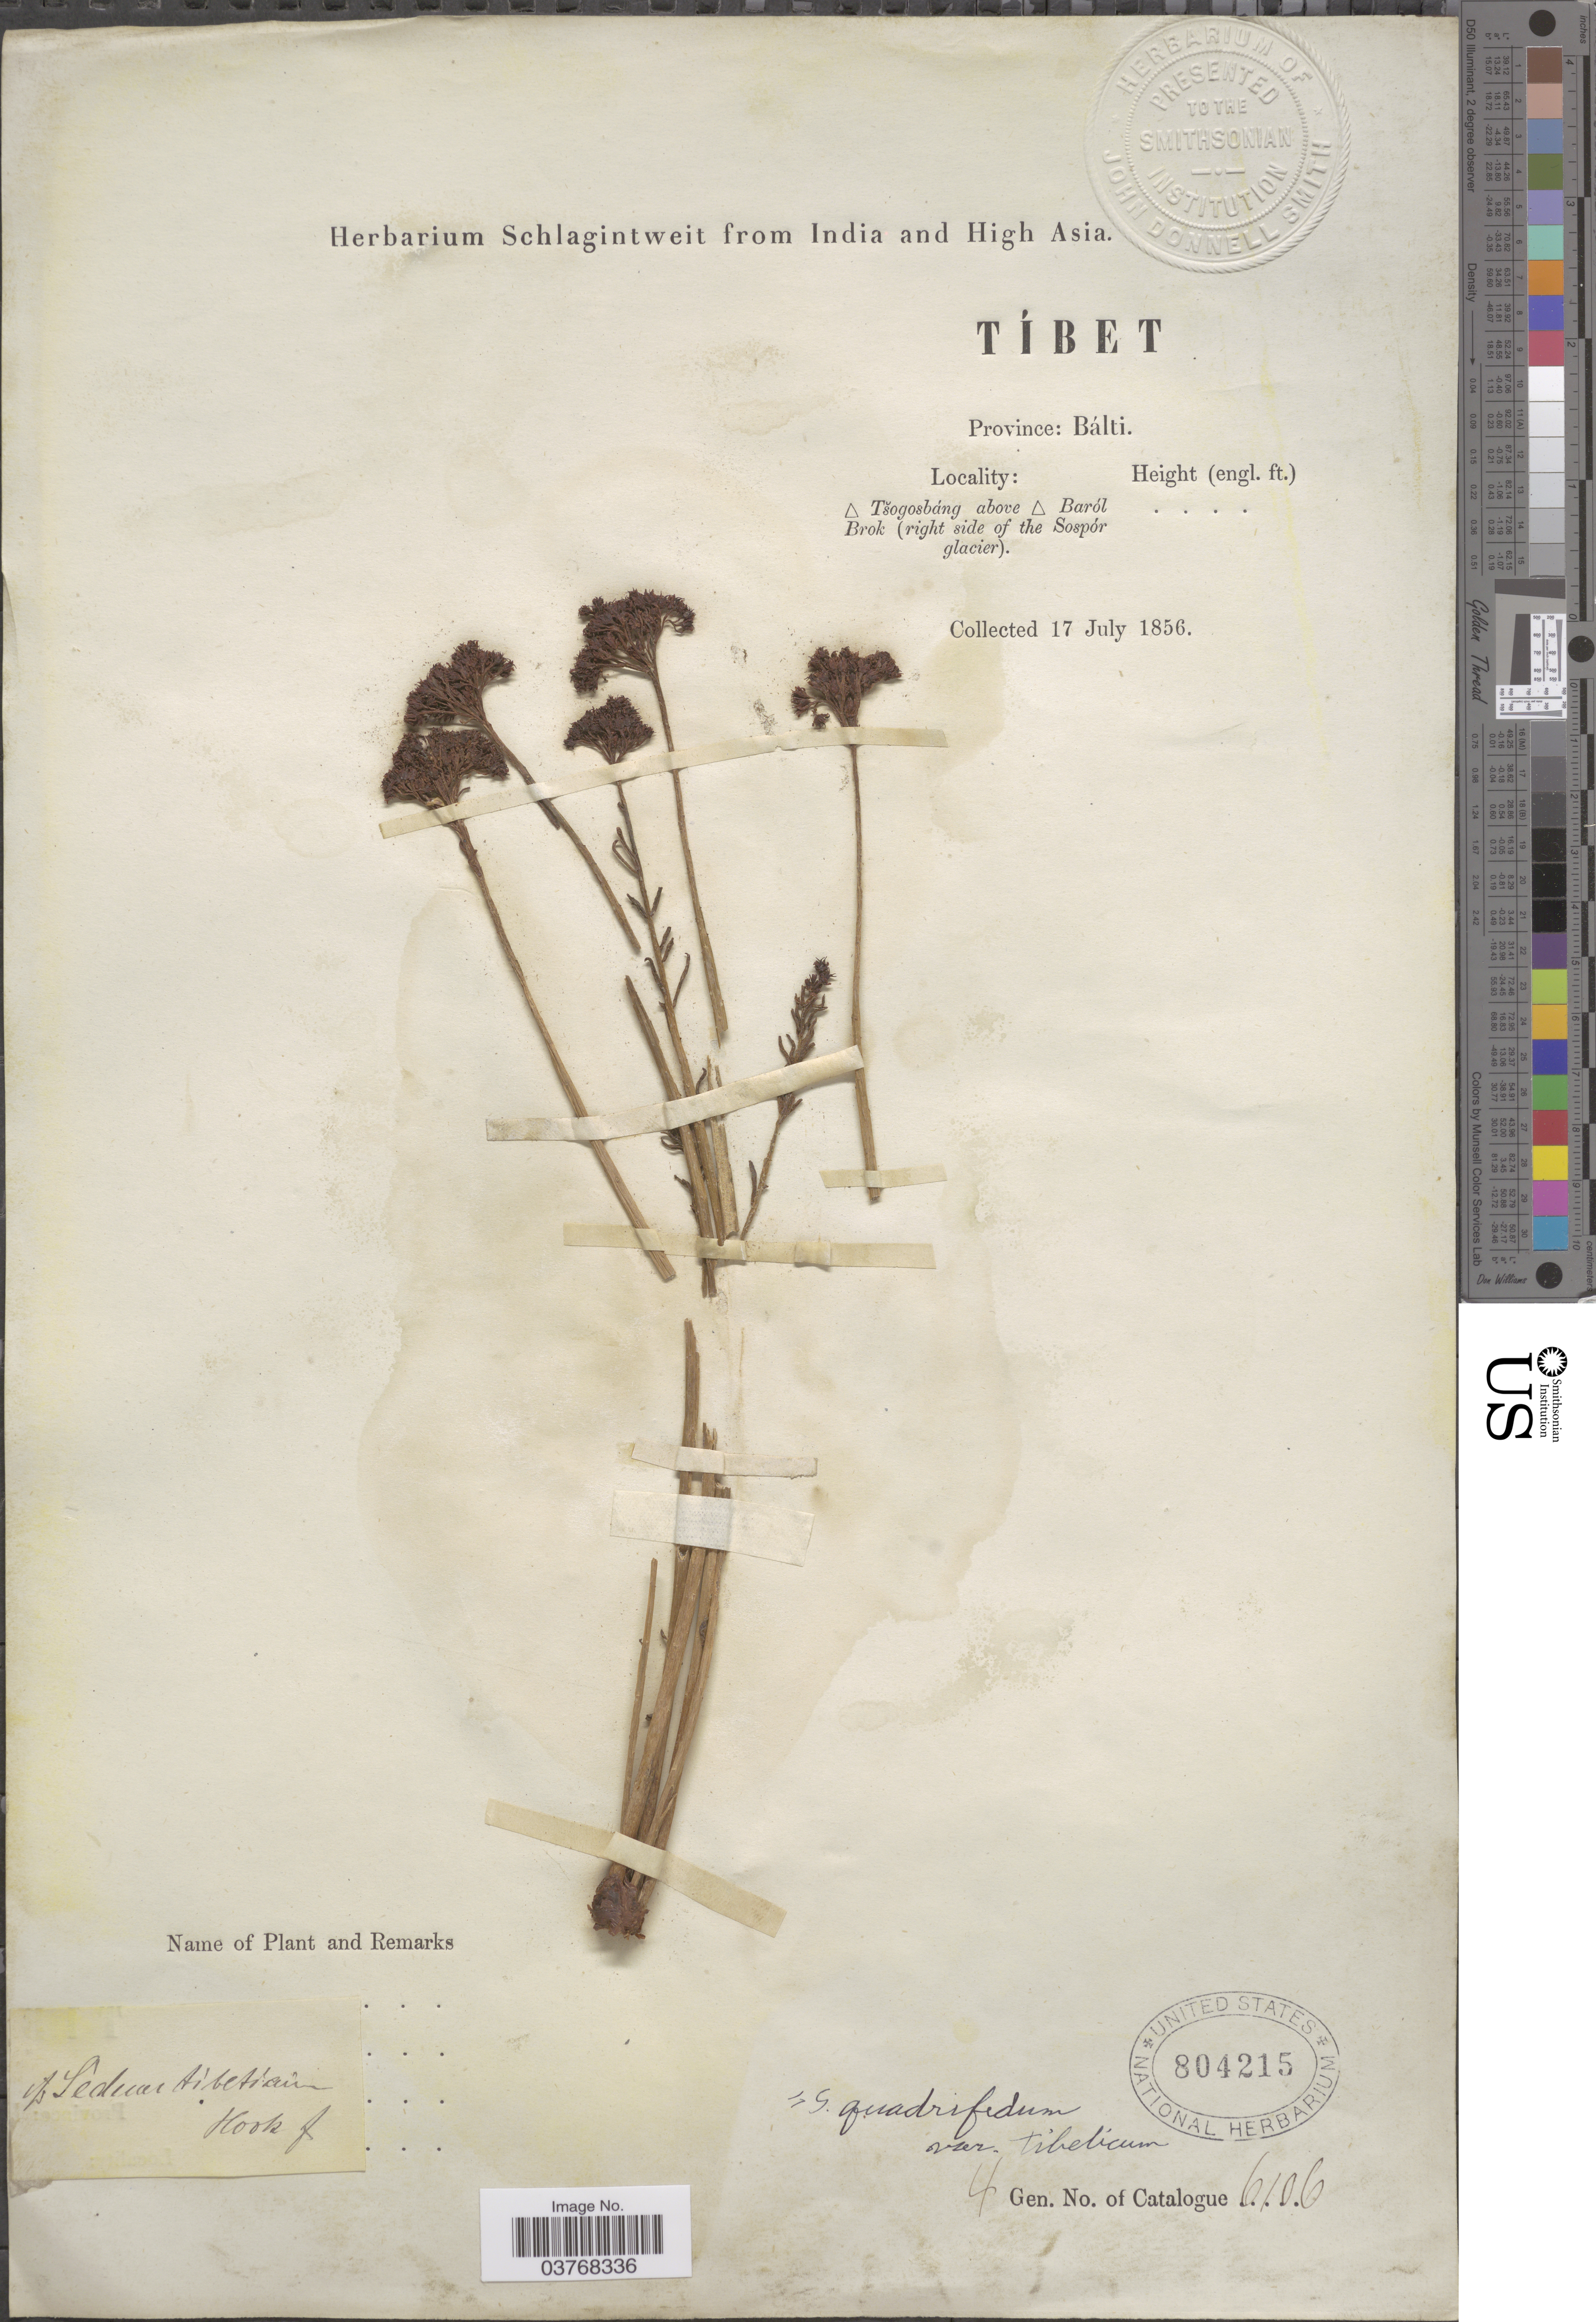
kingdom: Plantae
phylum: Tracheophyta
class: Magnoliopsida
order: Saxifragales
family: Crassulaceae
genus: Rhodiola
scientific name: Rhodiola tibetica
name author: (Hook. f. & Thomson) S.H. Fu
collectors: ex herb. Schlagintweit from India and High Asia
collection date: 1856-07-17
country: China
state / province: Xizang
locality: Tíbet. Province: Bálti. Tšogosbáng above Baról Brok (right side of the Sospór glacier).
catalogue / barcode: US 804215